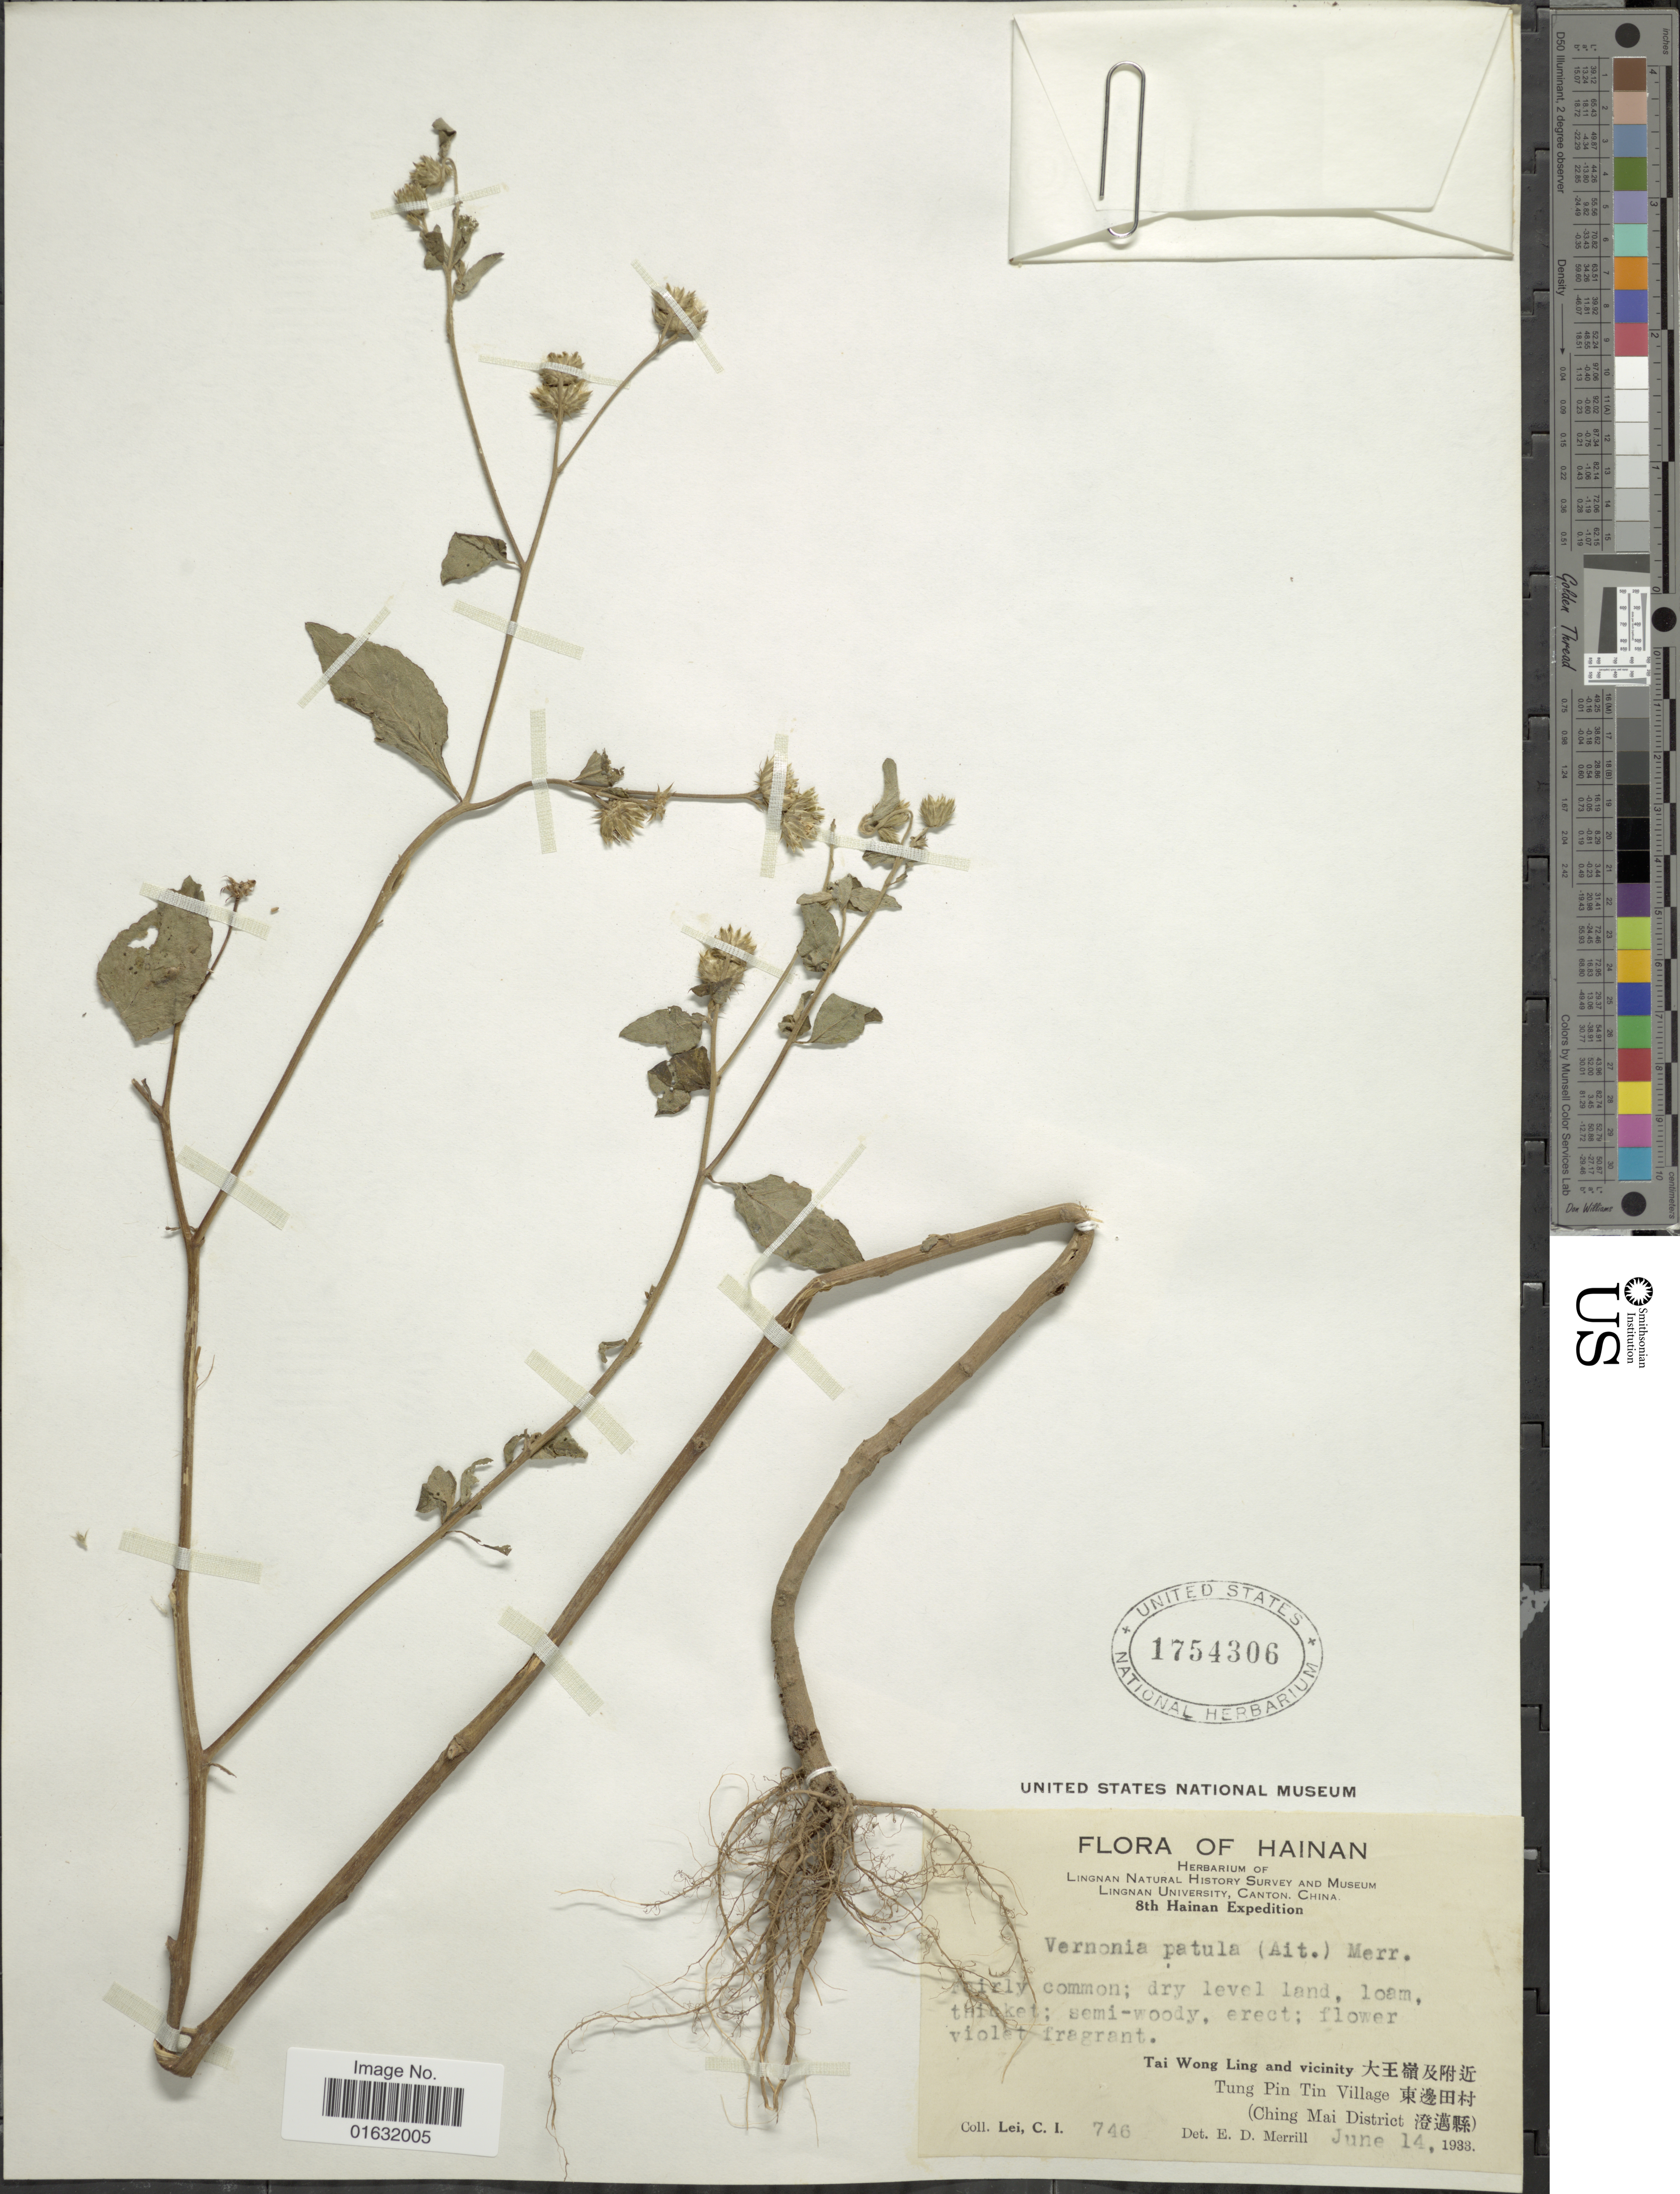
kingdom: Plantae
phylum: Tracheophyta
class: Magnoliopsida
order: Asterales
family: Asteraceae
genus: Cyanthillium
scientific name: Cyanthillium patulum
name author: (Aiton) H. Rob.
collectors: C. I. Lei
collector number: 746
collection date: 1933-06-14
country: China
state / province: Hainan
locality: Hainan, Tai Wong Ling and Vicinity, Tung Pin Tin Village, (Ching Mai District).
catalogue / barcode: US 1754306